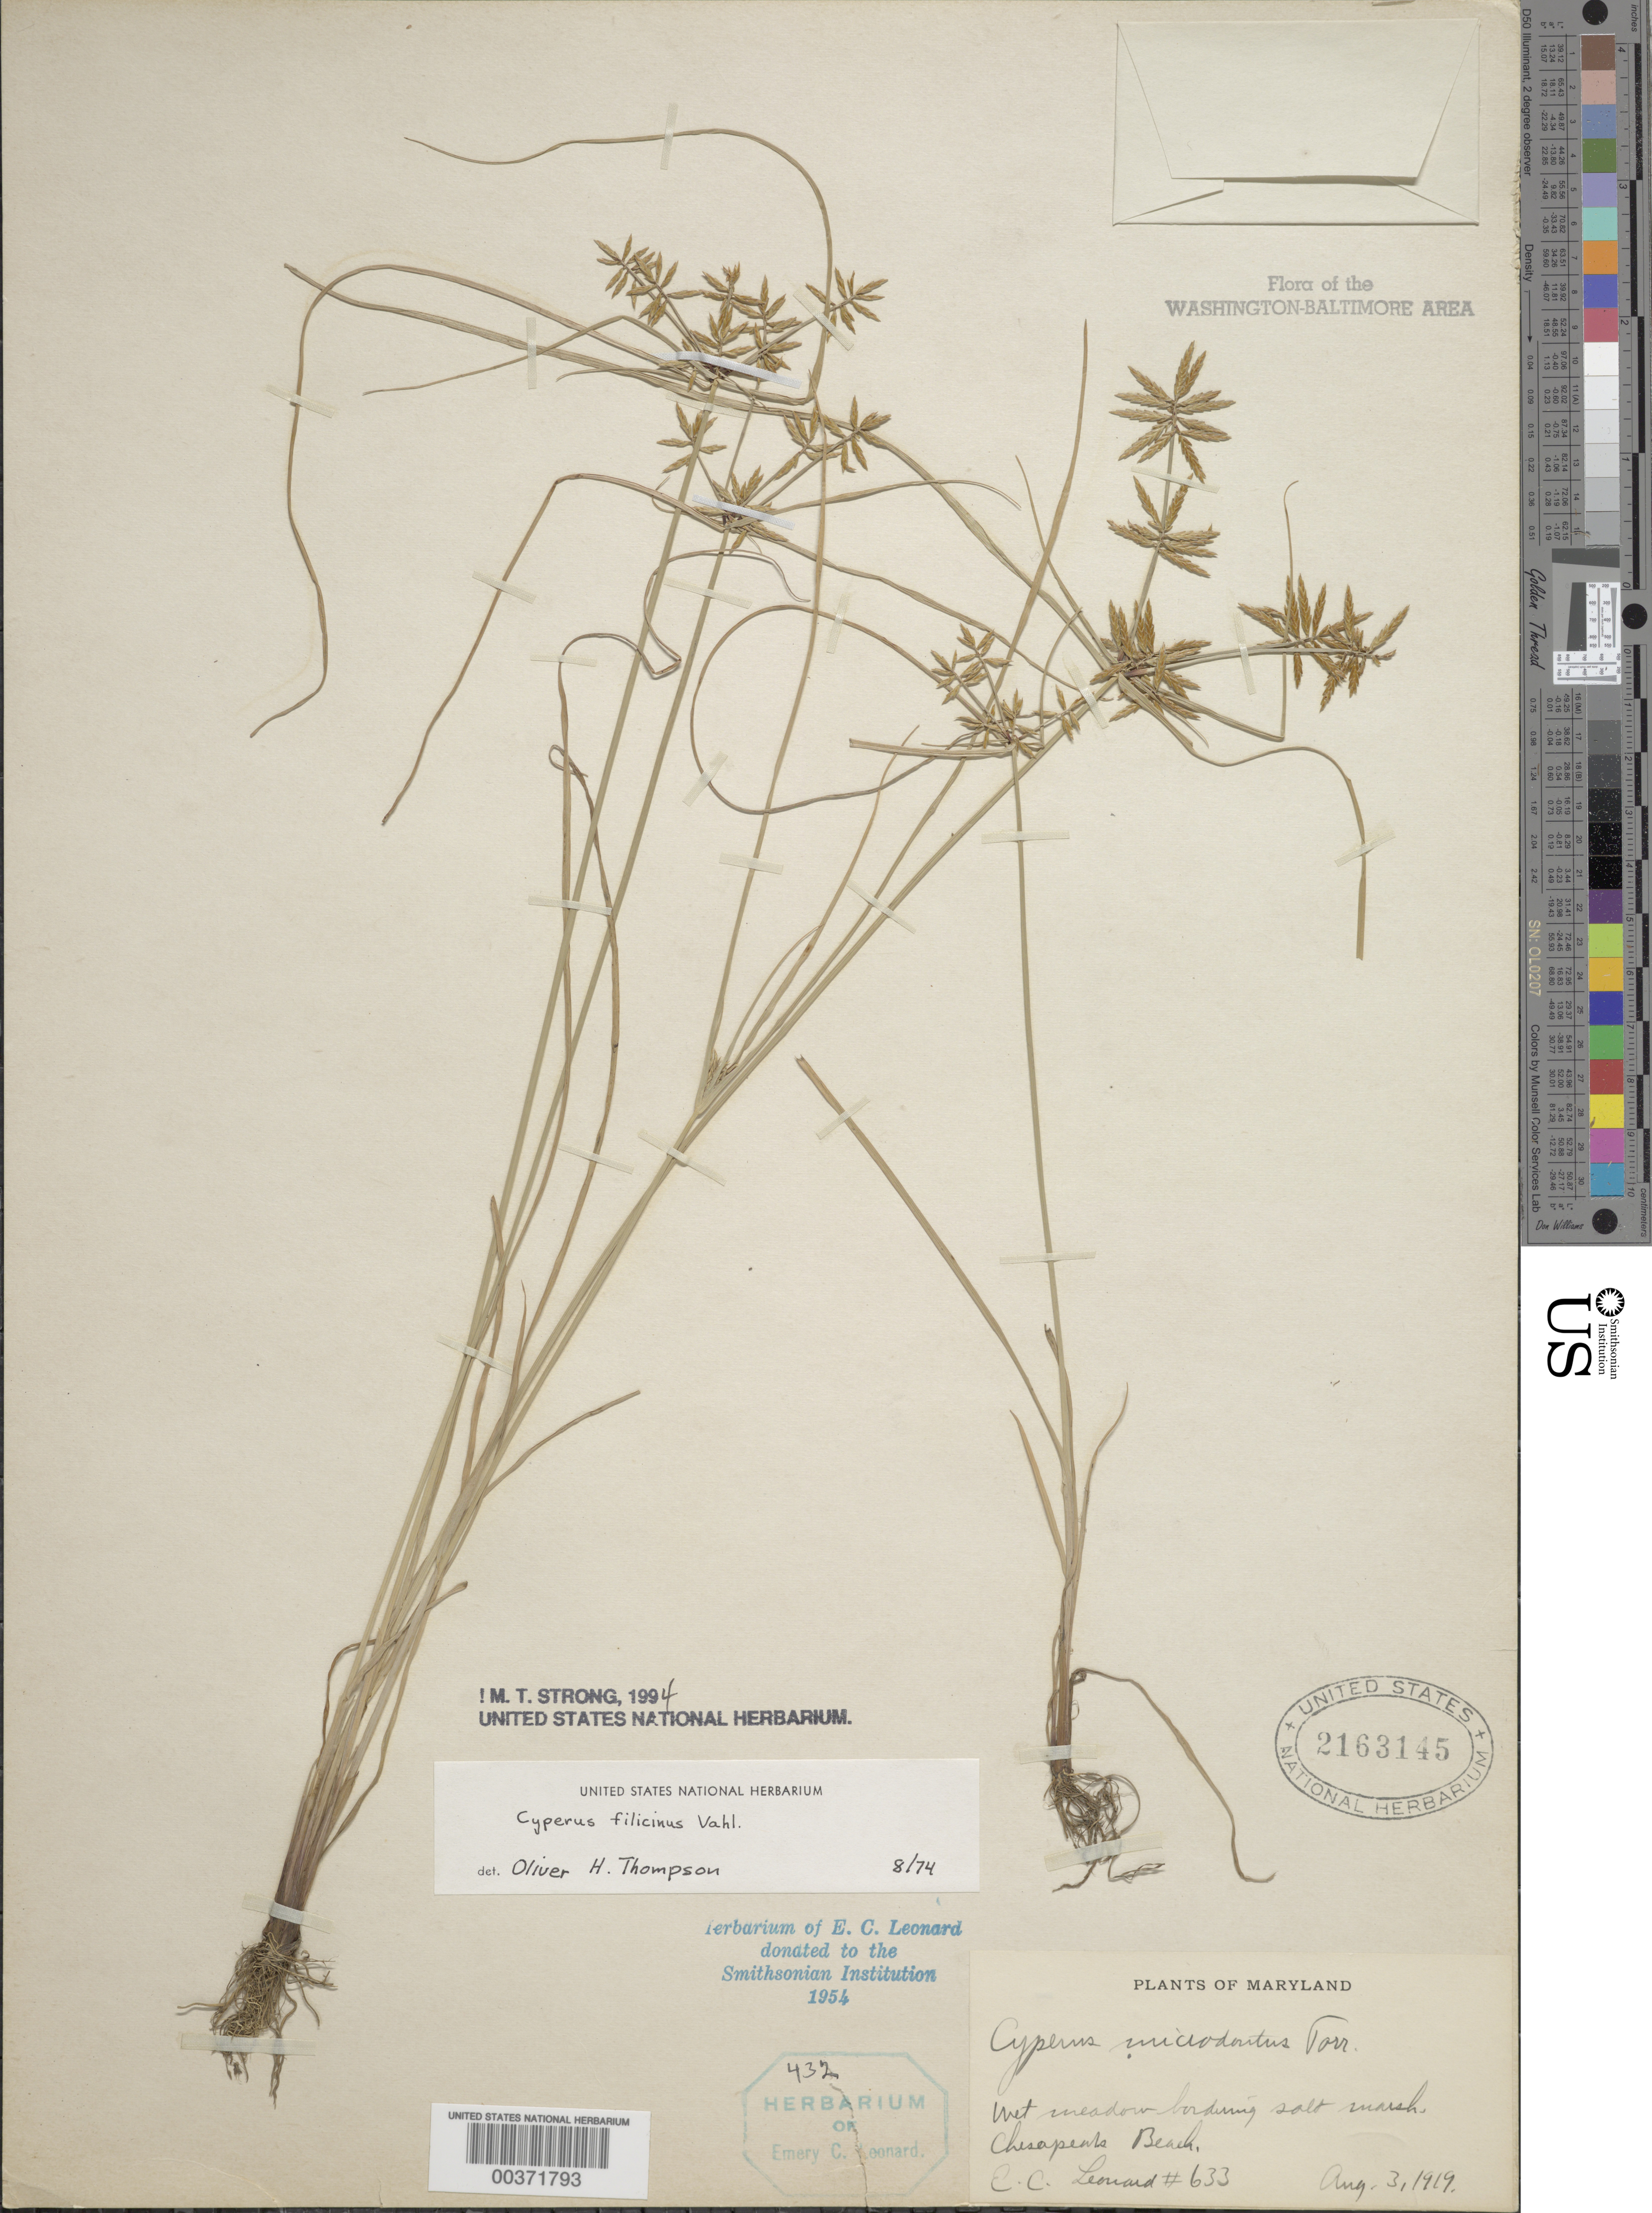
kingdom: Plantae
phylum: Tracheophyta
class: Liliopsida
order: Poales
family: Cyperaceae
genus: Cyperus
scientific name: Cyperus filicinus Vahl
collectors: E. C. Leonard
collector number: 633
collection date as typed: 03 Aug 1919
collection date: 1919-08-03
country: United States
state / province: Maryland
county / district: Calvert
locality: Chesapeake Beach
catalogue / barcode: US 2163145